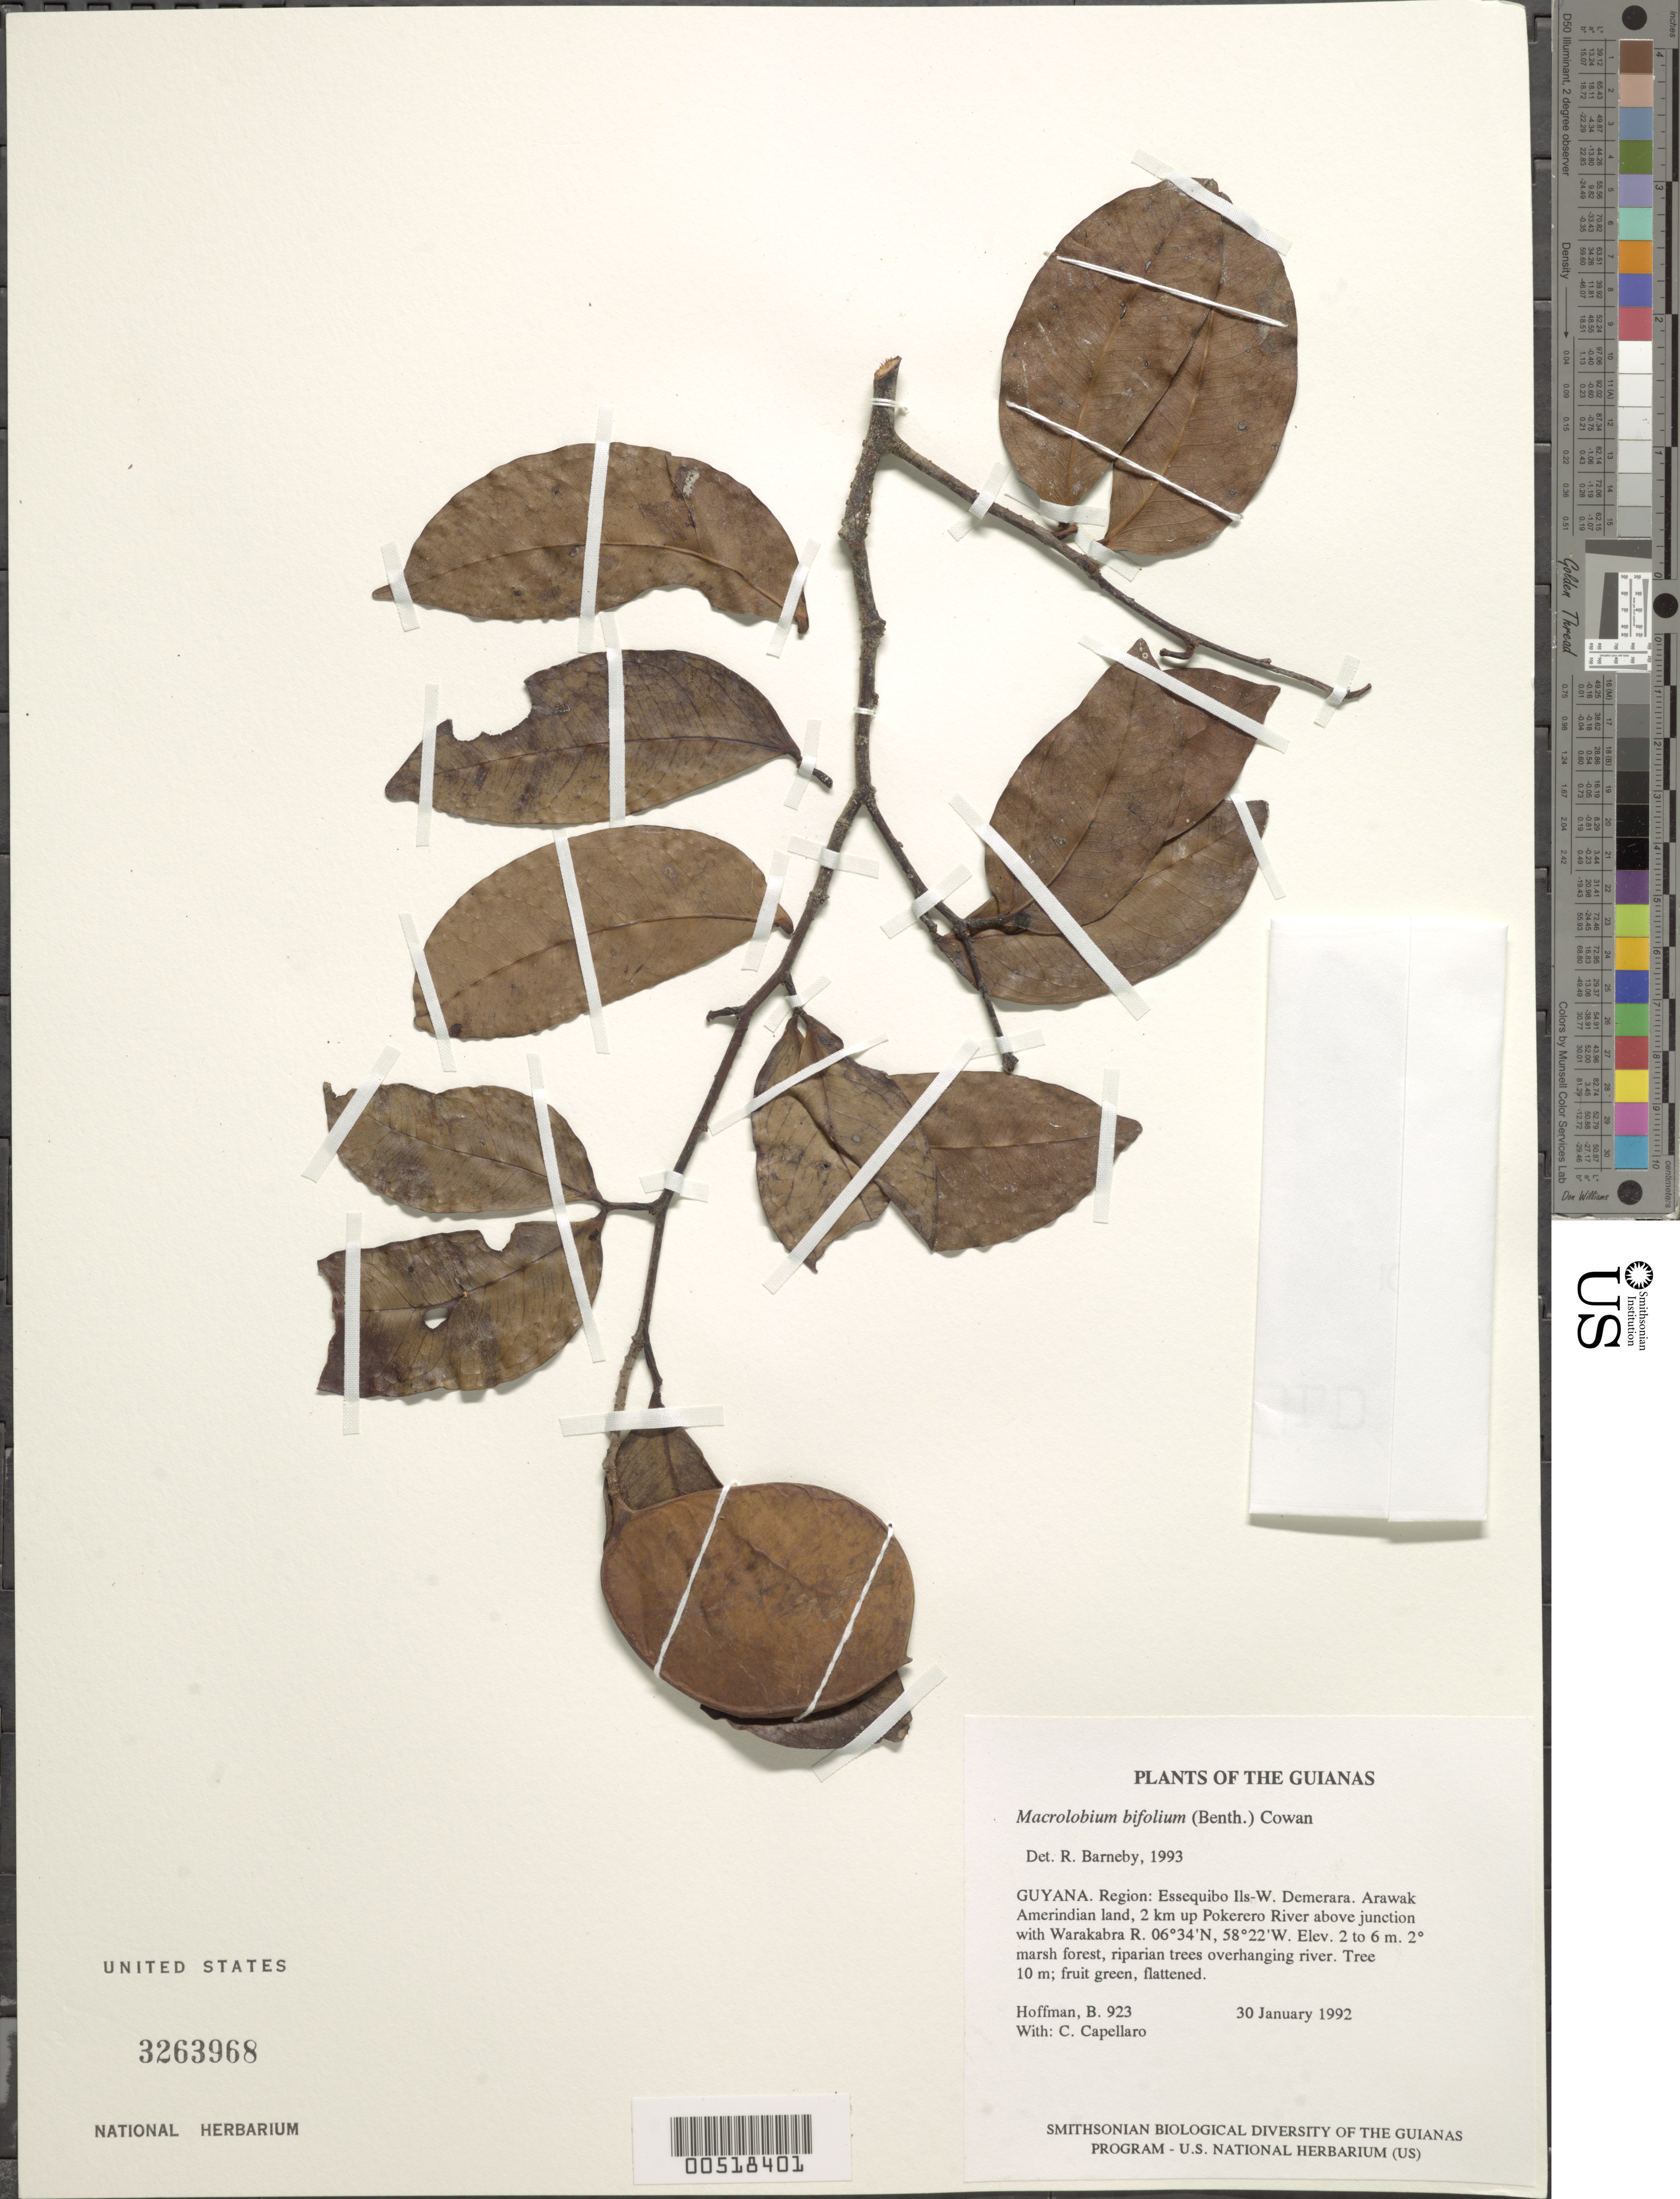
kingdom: Plantae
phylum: Tracheophyta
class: Magnoliopsida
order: Fabales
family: Fabaceae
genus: Macrolobium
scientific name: Macrolobium bifolium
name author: (Aubl.) Pers.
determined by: Barneby, Rupert C., (NY)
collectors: B. Hoffman & C. Capellaro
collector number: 923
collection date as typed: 30 January 1992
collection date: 1992-01-30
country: Guyana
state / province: Essequibo Isl-W. Demerara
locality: Arawak Amerindian land, 2 km up Pokerero River above junction with Warakabra River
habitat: Secondary marsh forest, riparian trees overhanging river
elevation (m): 2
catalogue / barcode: US 3263968